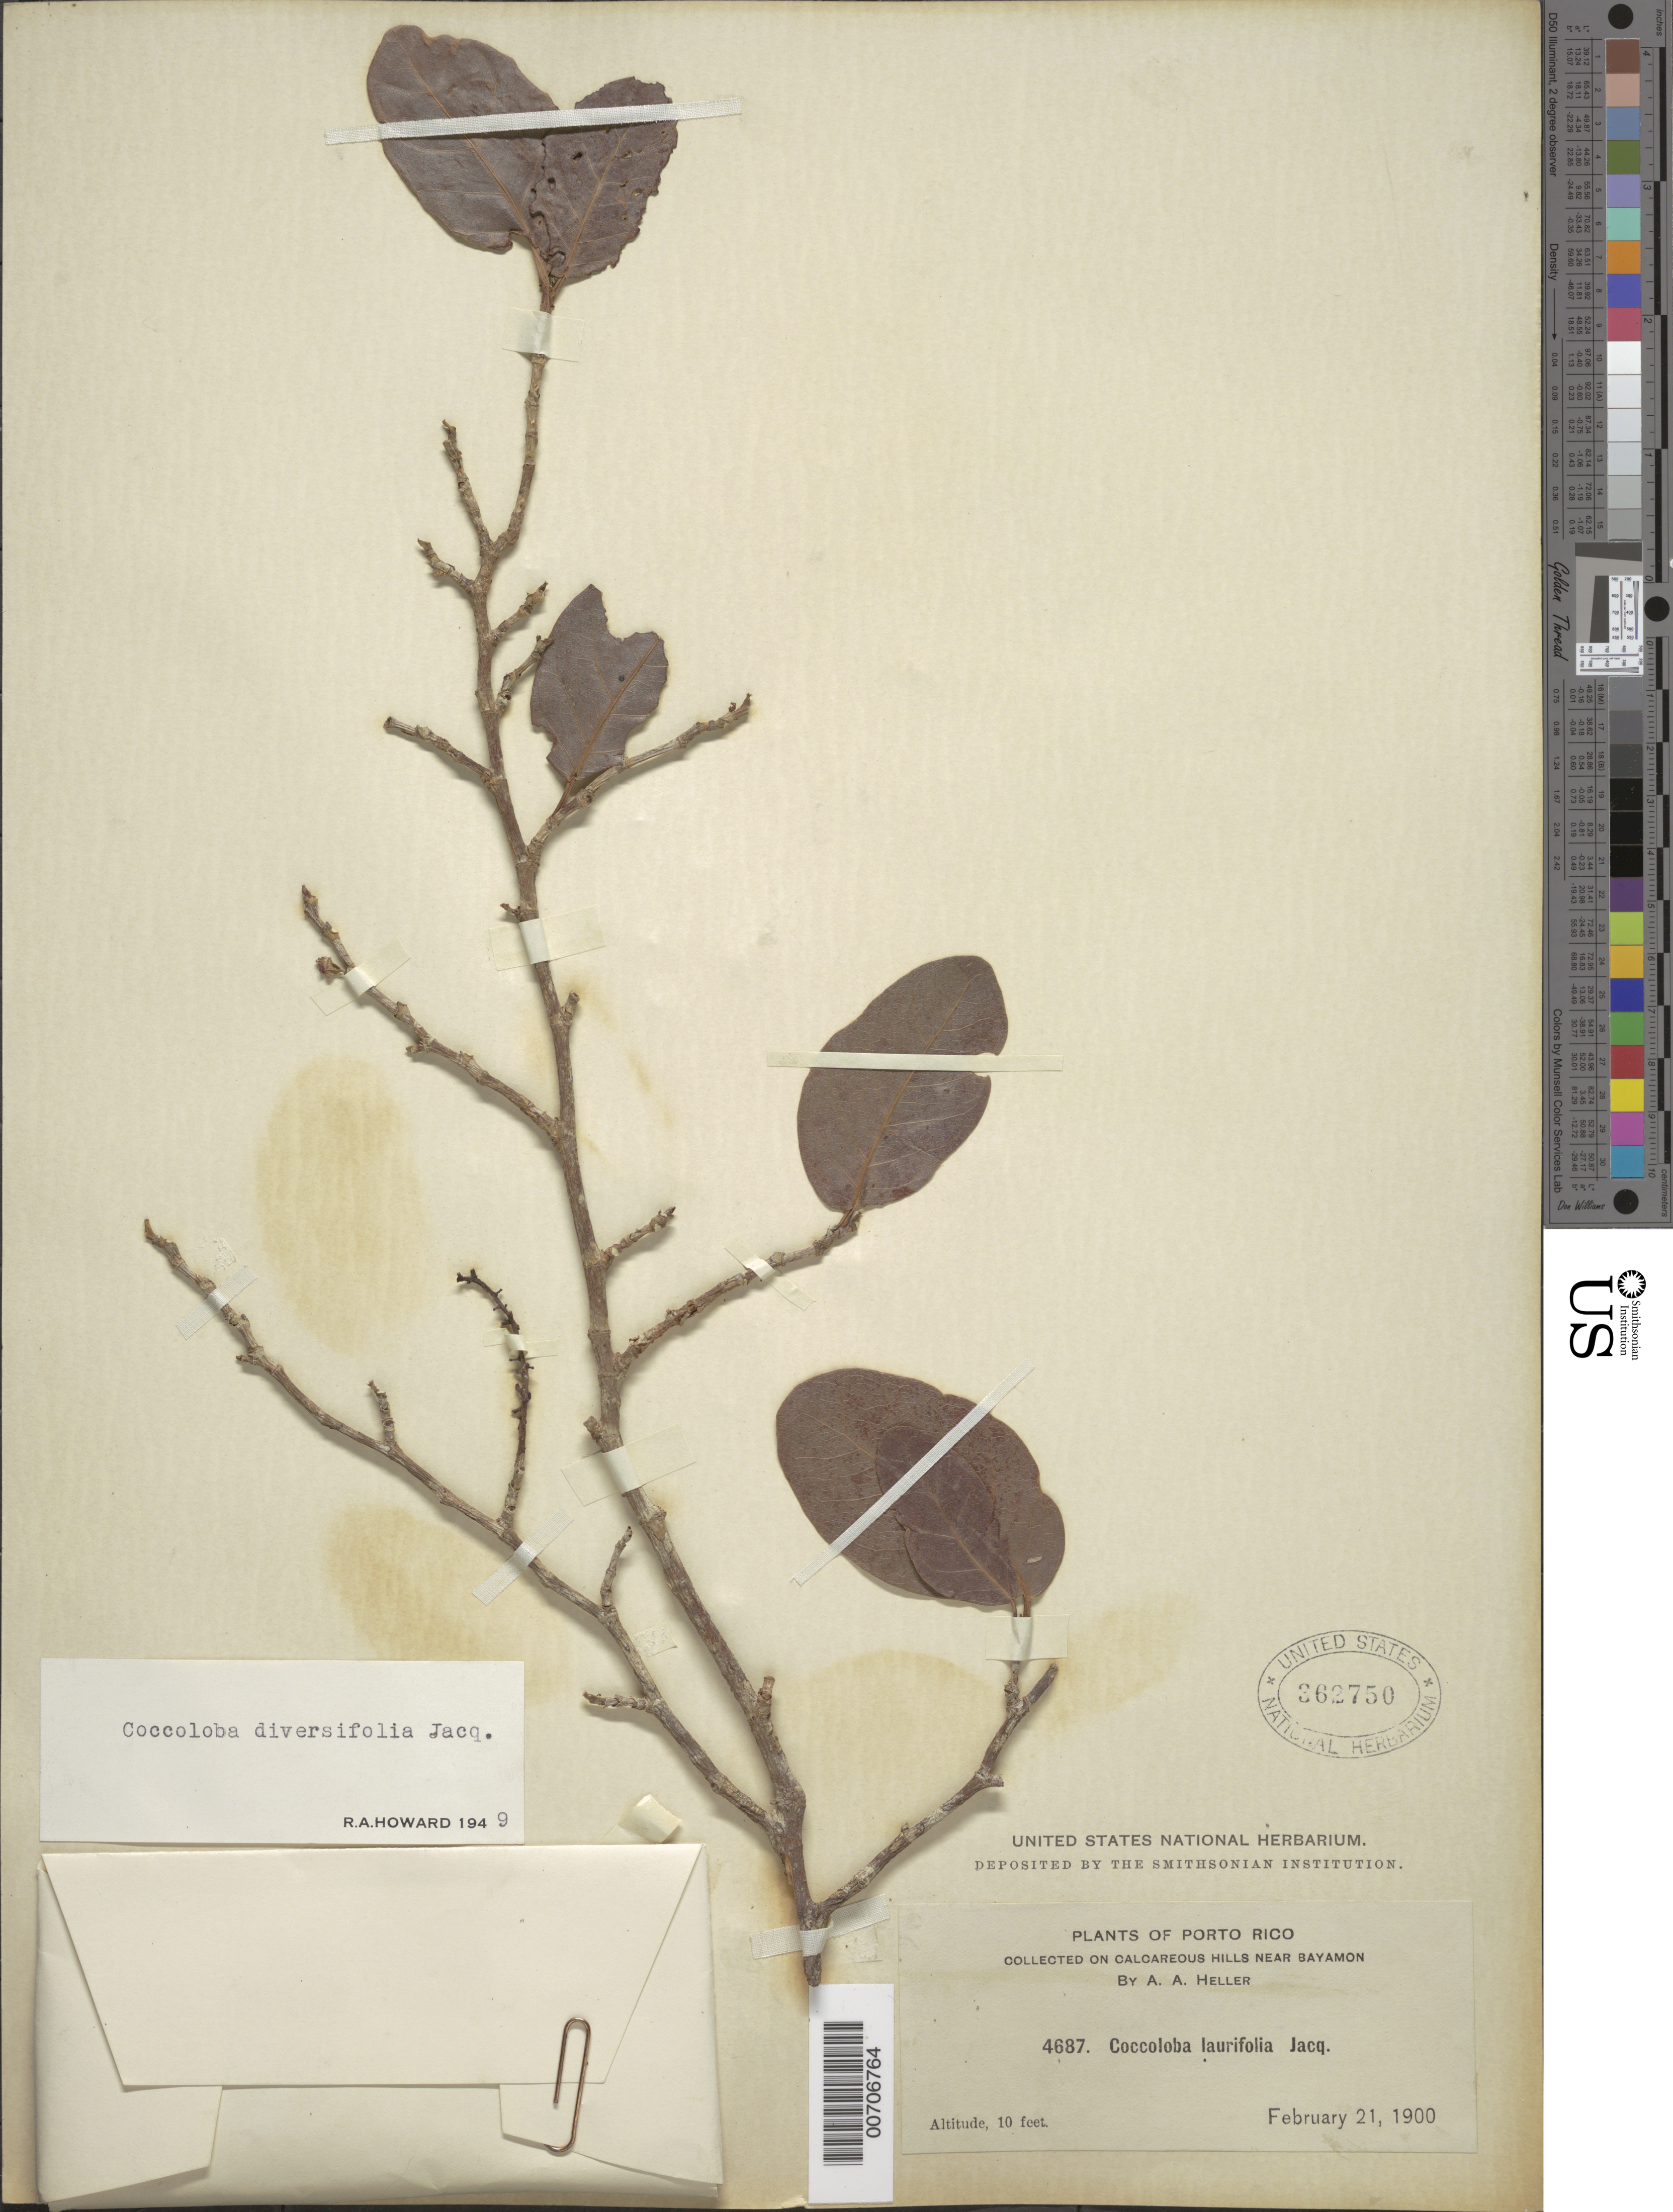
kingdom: Plantae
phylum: Tracheophyta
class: Magnoliopsida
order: Caryophyllales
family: Polygonaceae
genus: Coccoloba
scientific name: Coccoloba diversifolia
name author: Jacq.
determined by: Howard, R. A.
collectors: A. A. Heller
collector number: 4687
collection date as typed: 21 Feb 1900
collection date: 1900-02-21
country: Puerto Rico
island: Greater Antilles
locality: Bayamon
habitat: Calcareous Hills near Bayamon.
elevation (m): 3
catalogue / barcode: US 362750